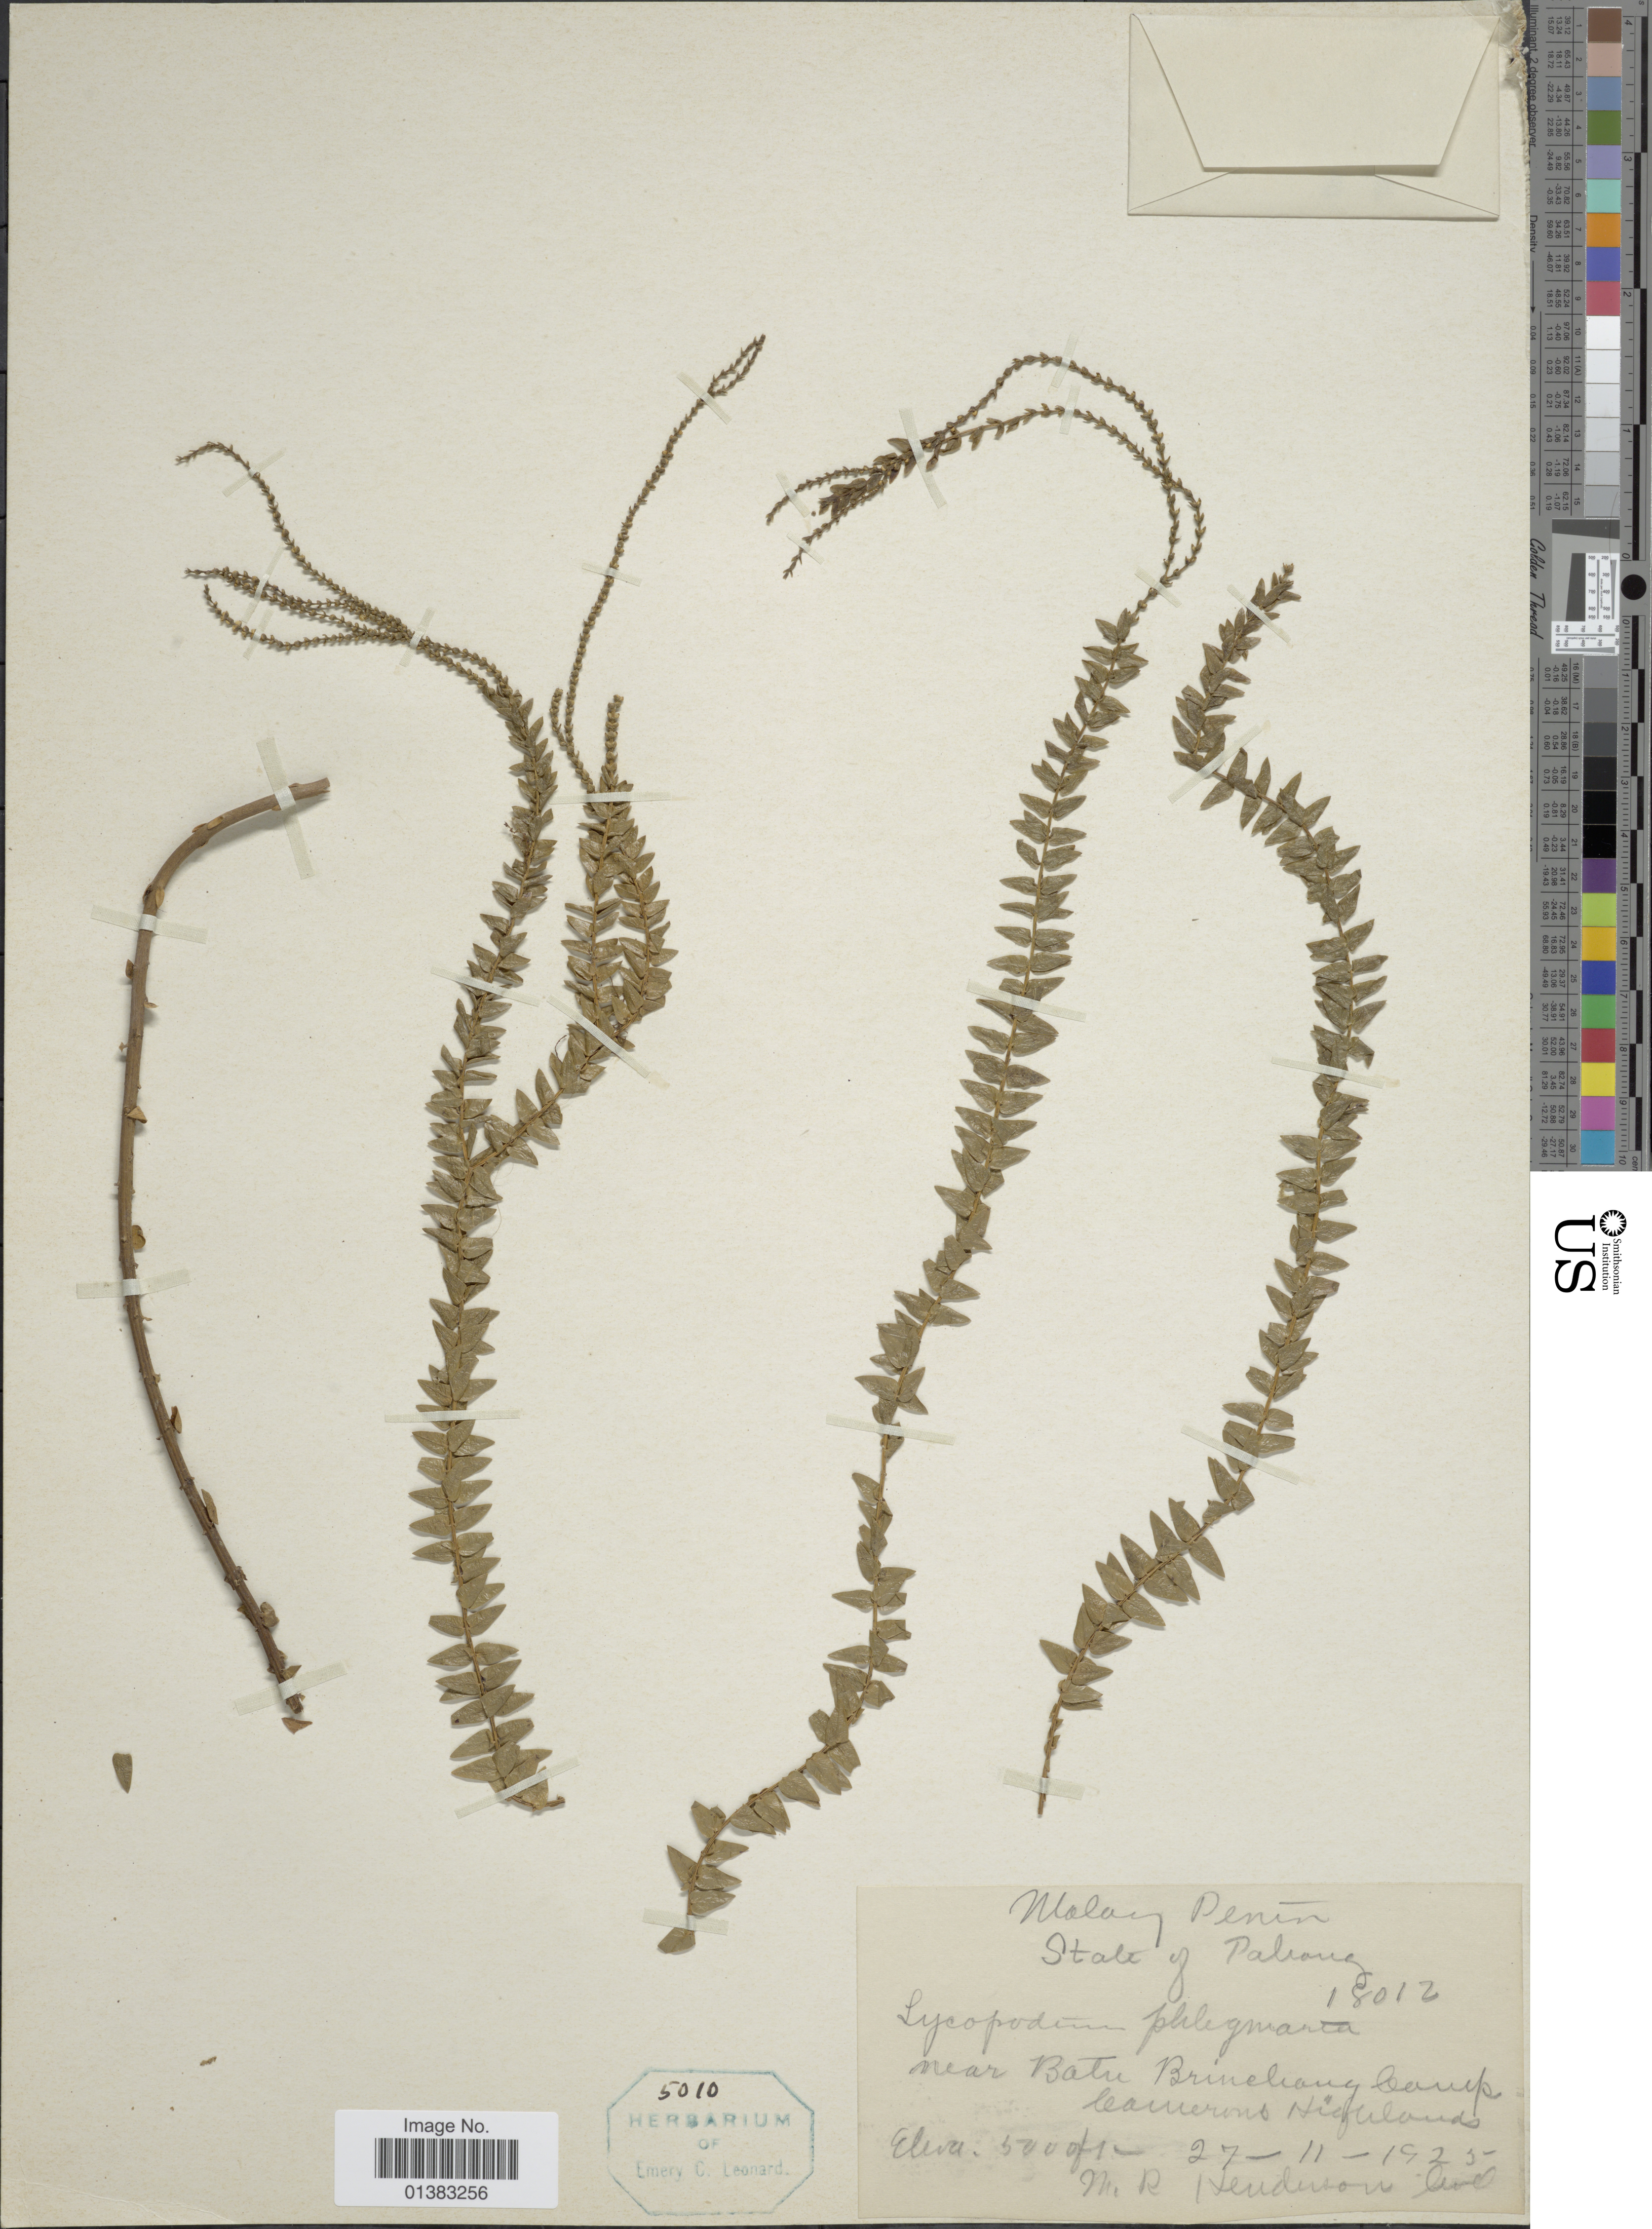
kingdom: Plantae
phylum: Tracheophyta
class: Lycopodiopsida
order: Lycopodiales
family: Lycopodiaceae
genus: Phlegmariurus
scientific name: Phlegmariurus phlegmaria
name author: (L.) Holub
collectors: M. Henderson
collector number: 18012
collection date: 1925-11-27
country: Malaysia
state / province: Pahang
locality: Malay Penin., near Batu Brinchang Camp , Cameron Highlands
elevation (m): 1524